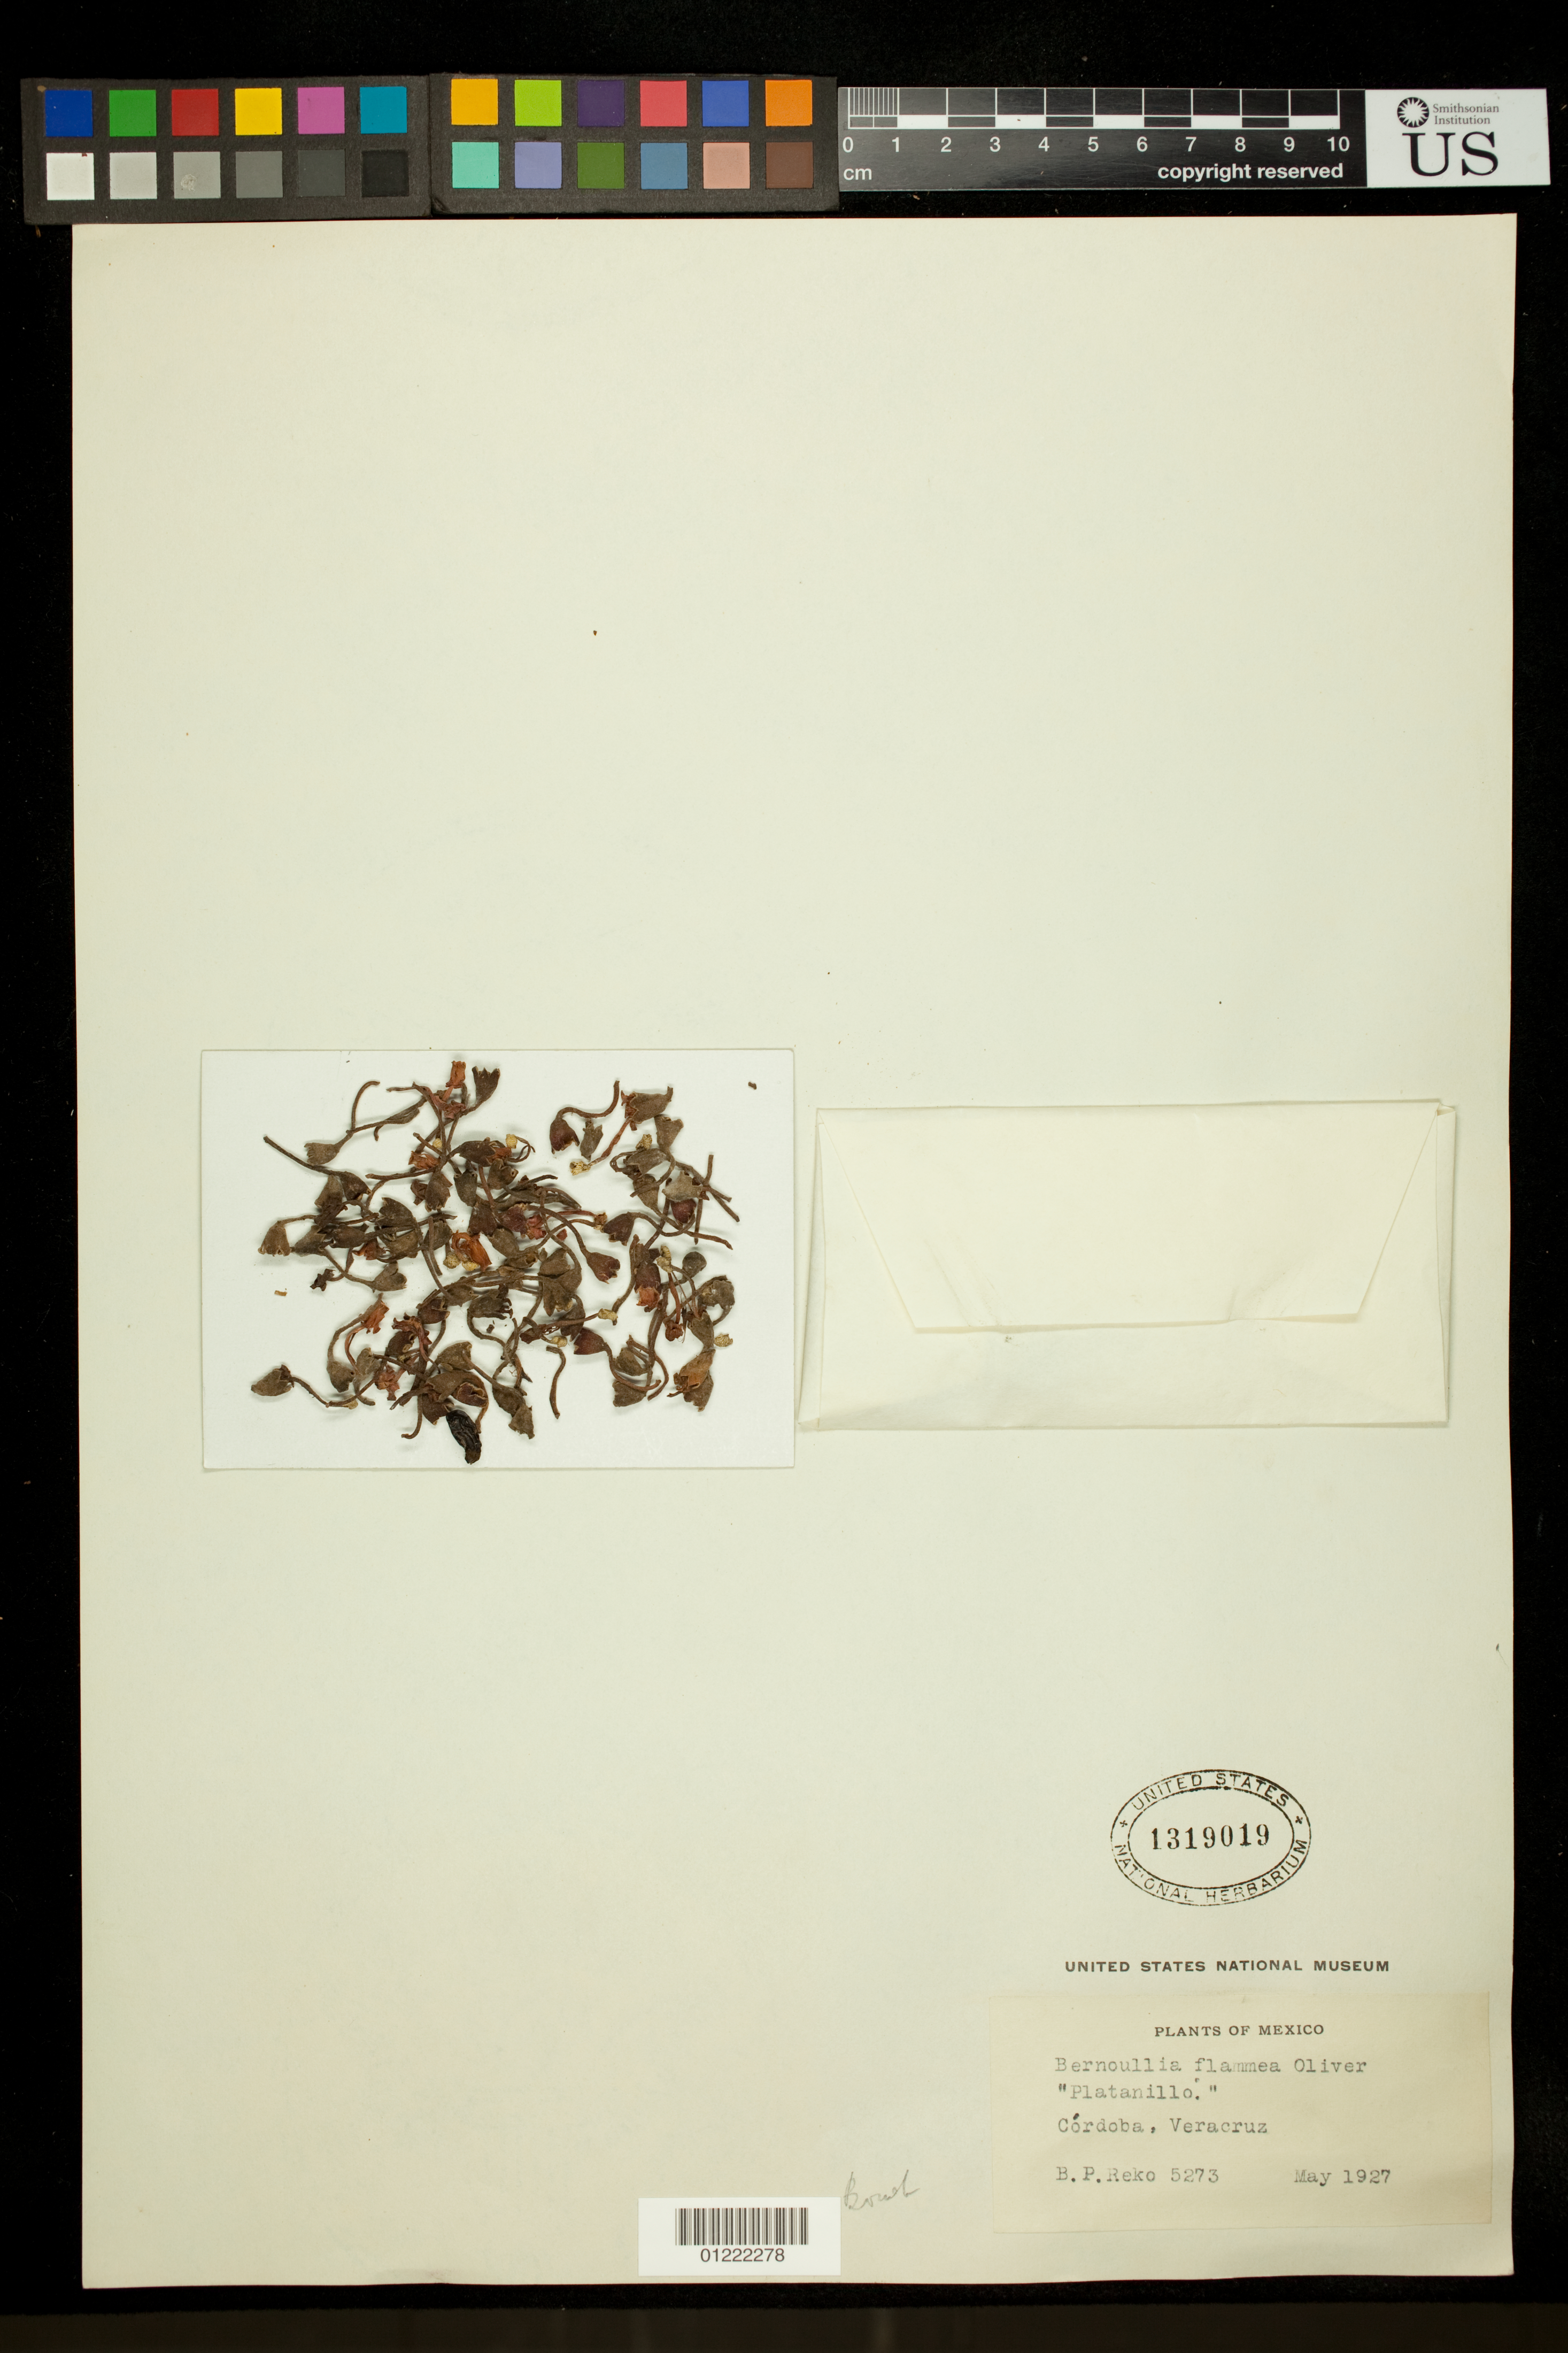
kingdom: Plantae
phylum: Tracheophyta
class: Magnoliopsida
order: Malvales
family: Malvaceae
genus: Bernoullia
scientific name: Bernoullia flammea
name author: Oliv.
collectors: B. P. Reko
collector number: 5273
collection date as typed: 1927-05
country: Mexico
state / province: Veracruz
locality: Córdoba, Veracruz.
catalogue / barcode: US 1319019